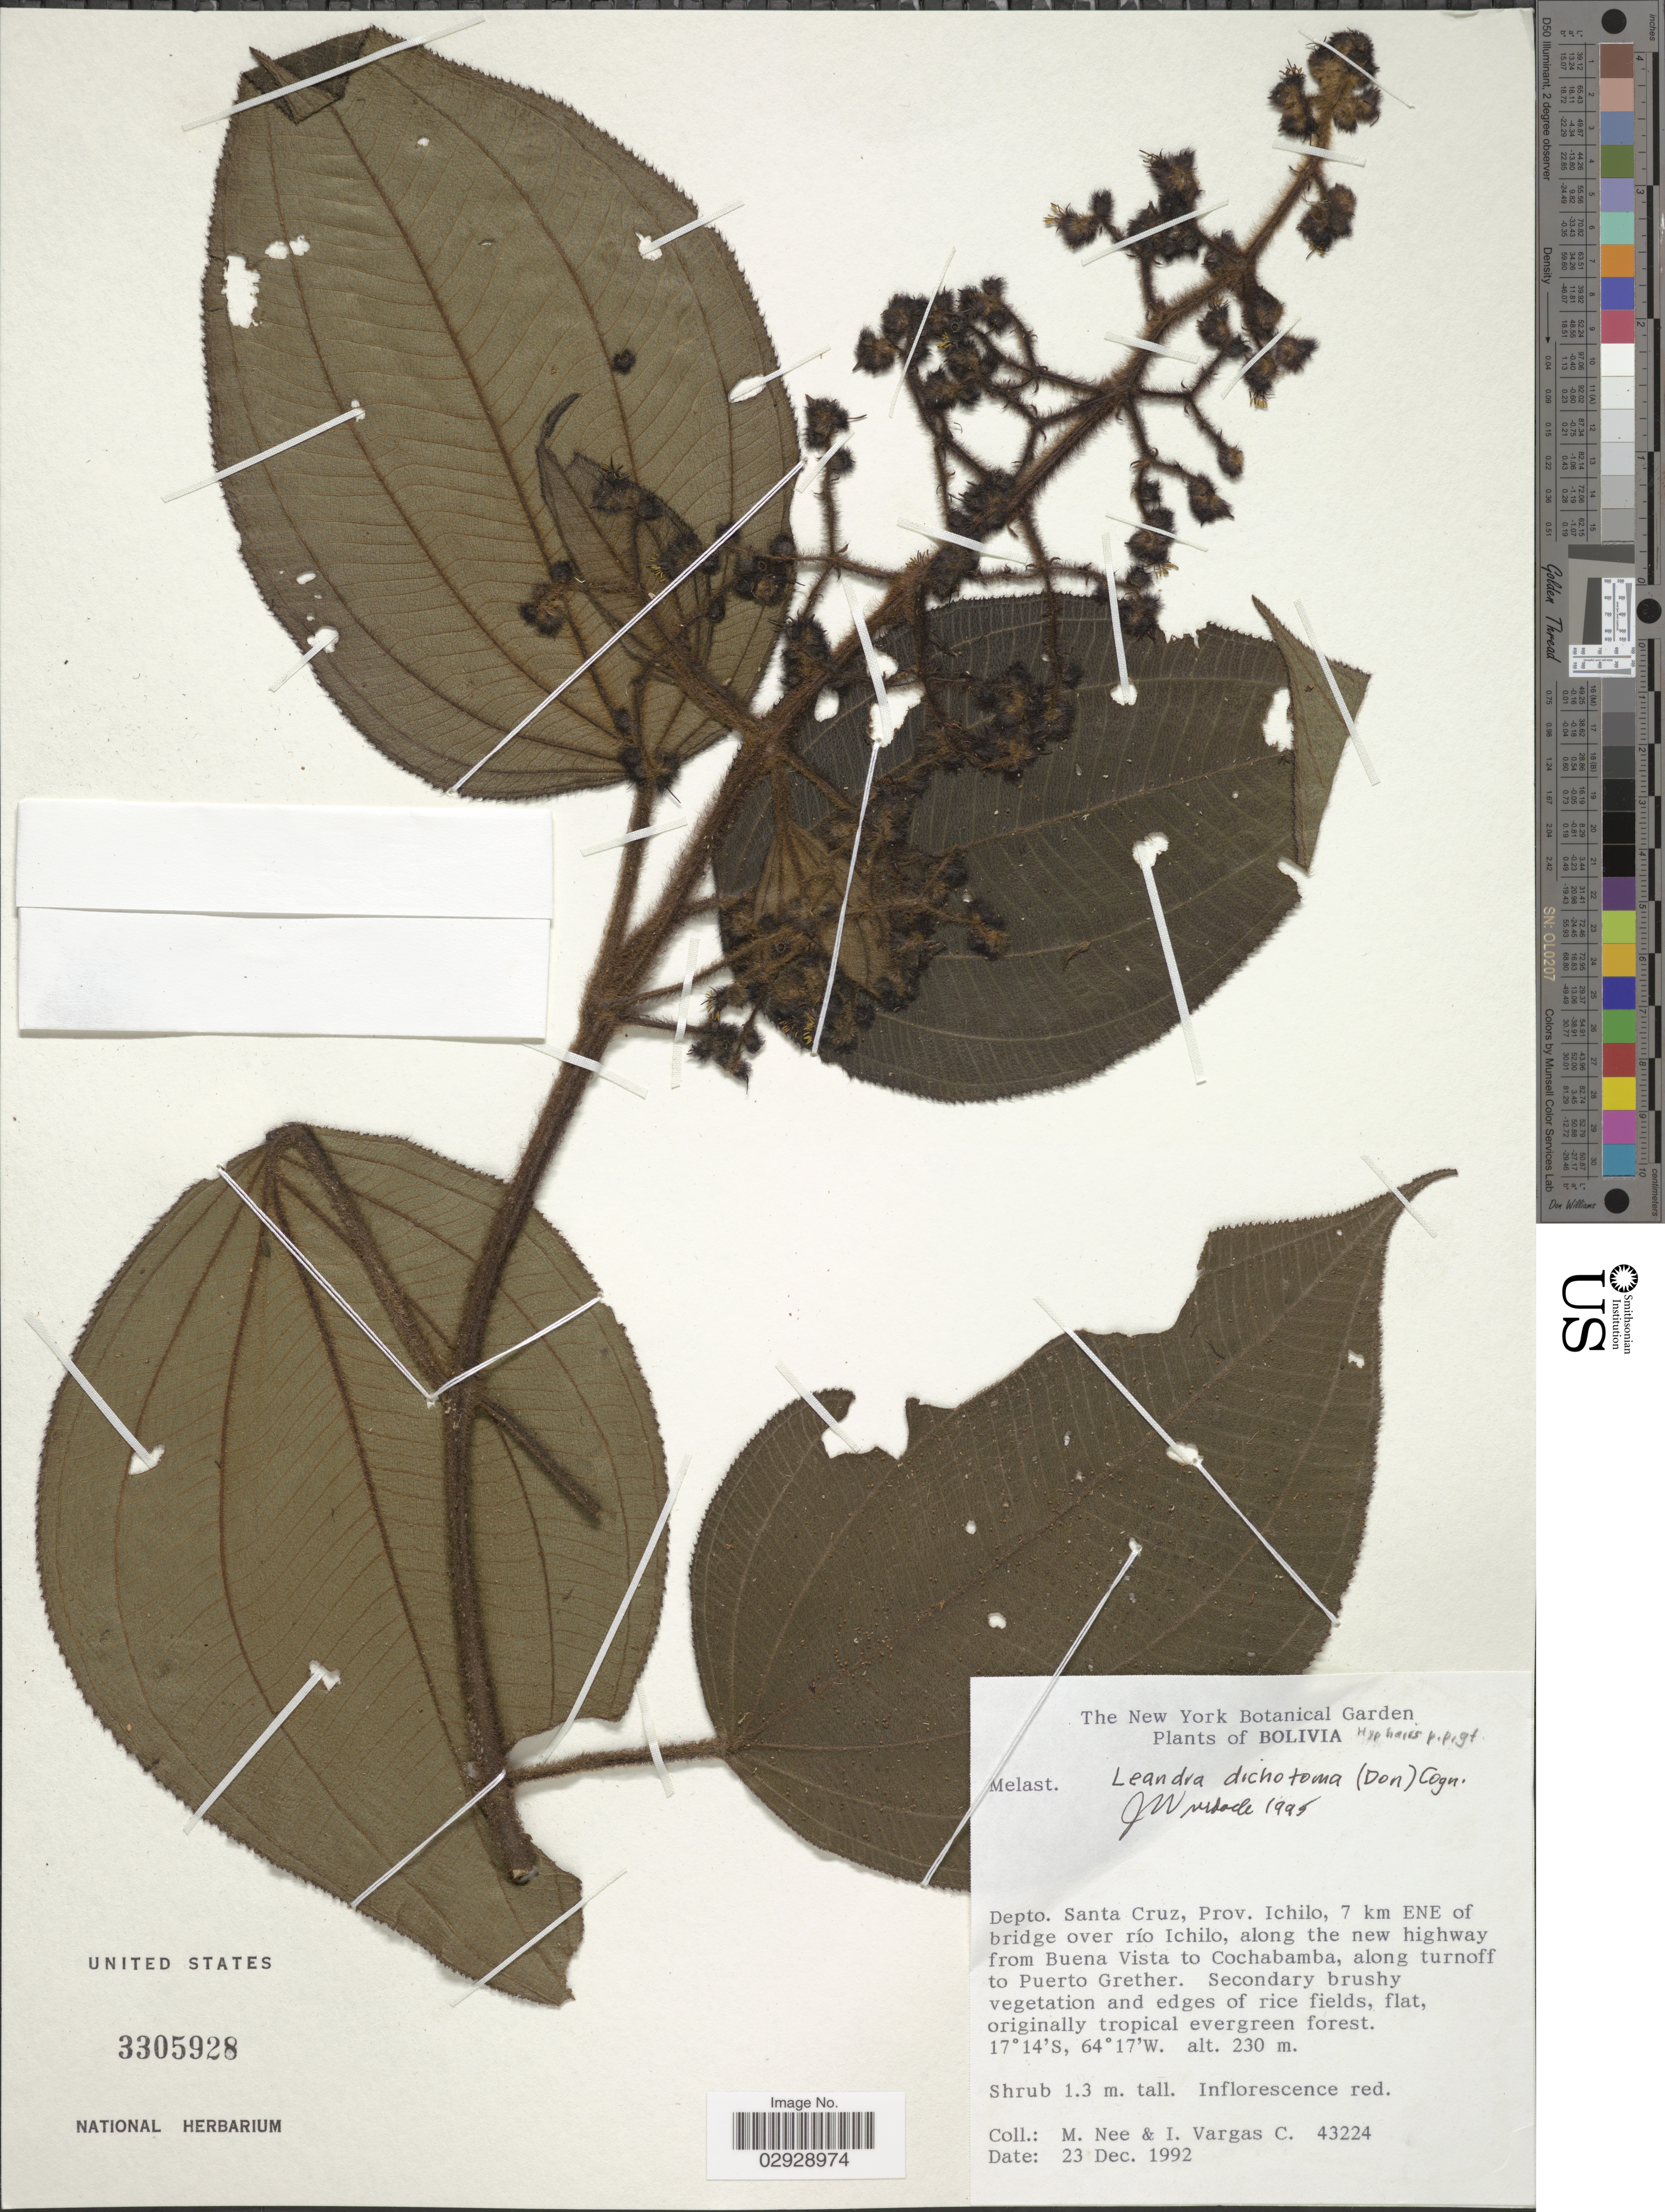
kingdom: Plantae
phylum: Tracheophyta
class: Magnoliopsida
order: Myrtales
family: Melastomataceae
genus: Leandra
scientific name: Leandra dichotoma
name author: (D. Don) Cogn.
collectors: M. Nee & I. Vargas C.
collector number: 43224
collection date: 1992-12-23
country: Bolivia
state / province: Santa Cruz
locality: Depto. Santa Cruz, Prov. Ichilo, 7 km ENE of bridge over río Ichilo, along the new highway from Buena Vista to Cochabamba, along turnoff to Puerto Grether.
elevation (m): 230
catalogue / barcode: US 3305928